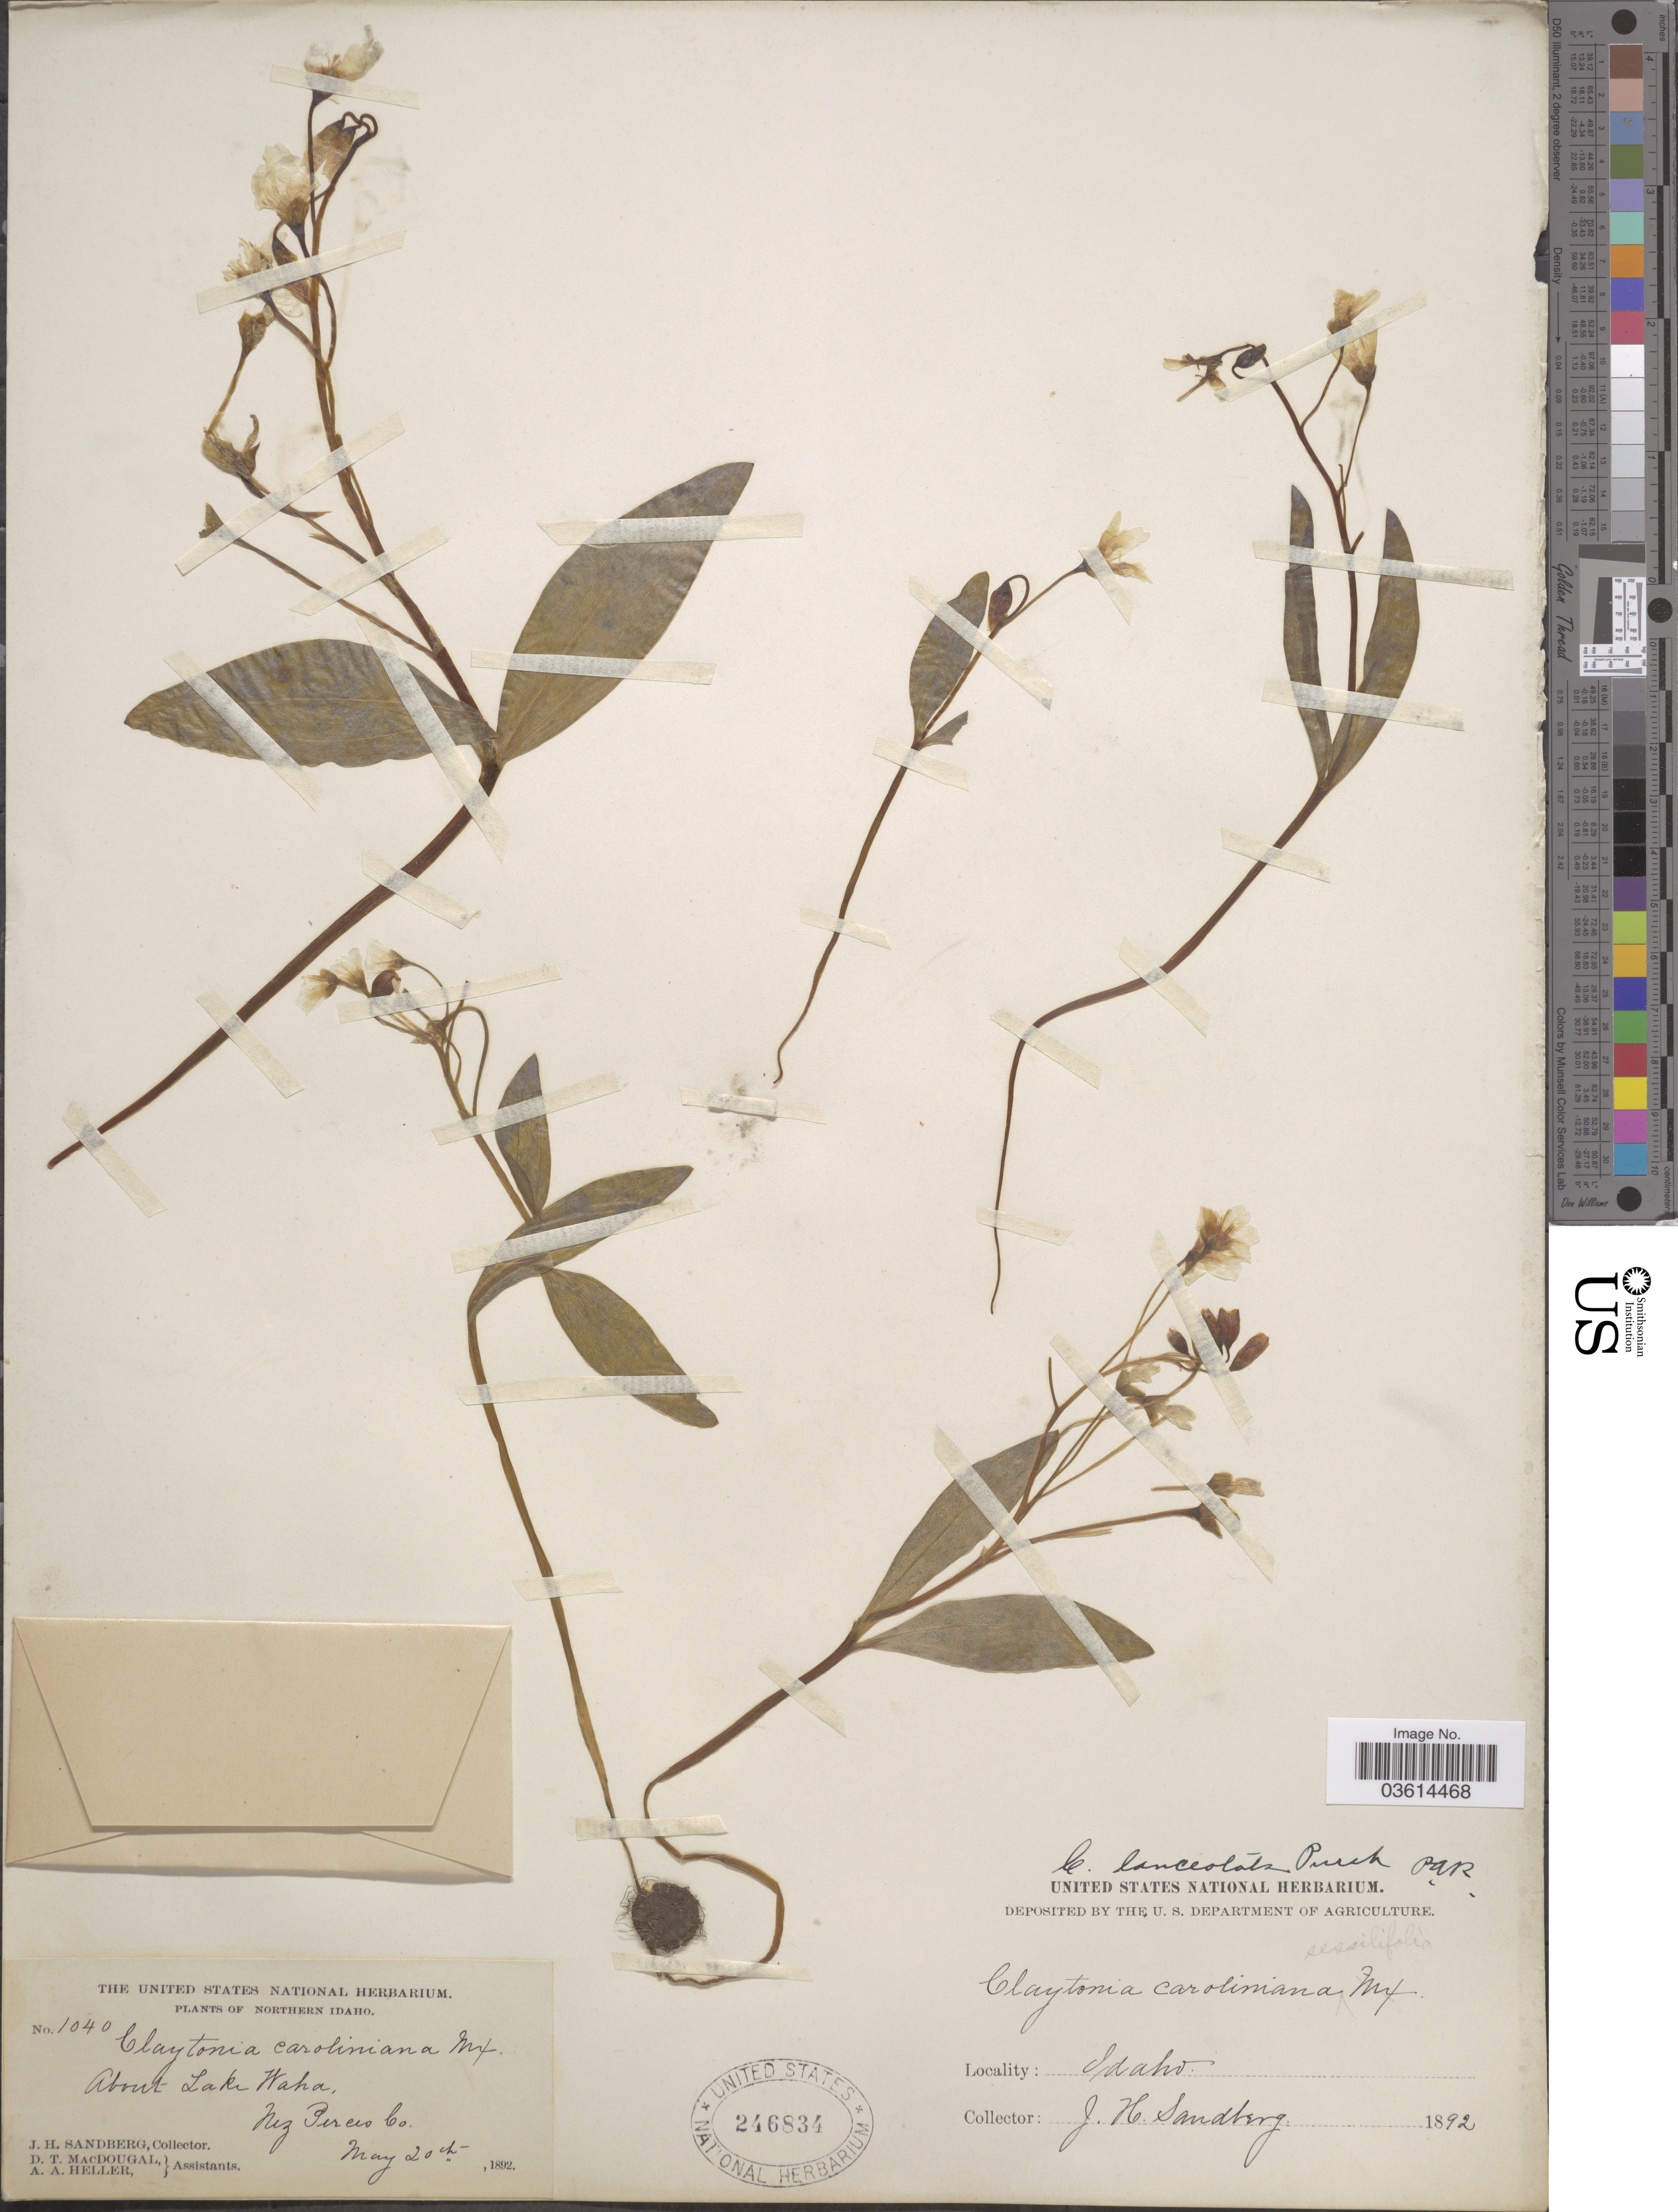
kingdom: Plantae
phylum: Tracheophyta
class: Magnoliopsida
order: Caryophyllales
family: Montiaceae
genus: Claytonia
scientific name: Claytonia lanceolata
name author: Pursh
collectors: J. H. Sandberg, D. T. MacDougal & A. A. Heller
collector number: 1040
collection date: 1892-05-20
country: United States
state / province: Idaho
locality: Northern Idaho. About Lake Waha, Nez Perces Co.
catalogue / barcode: US 246834